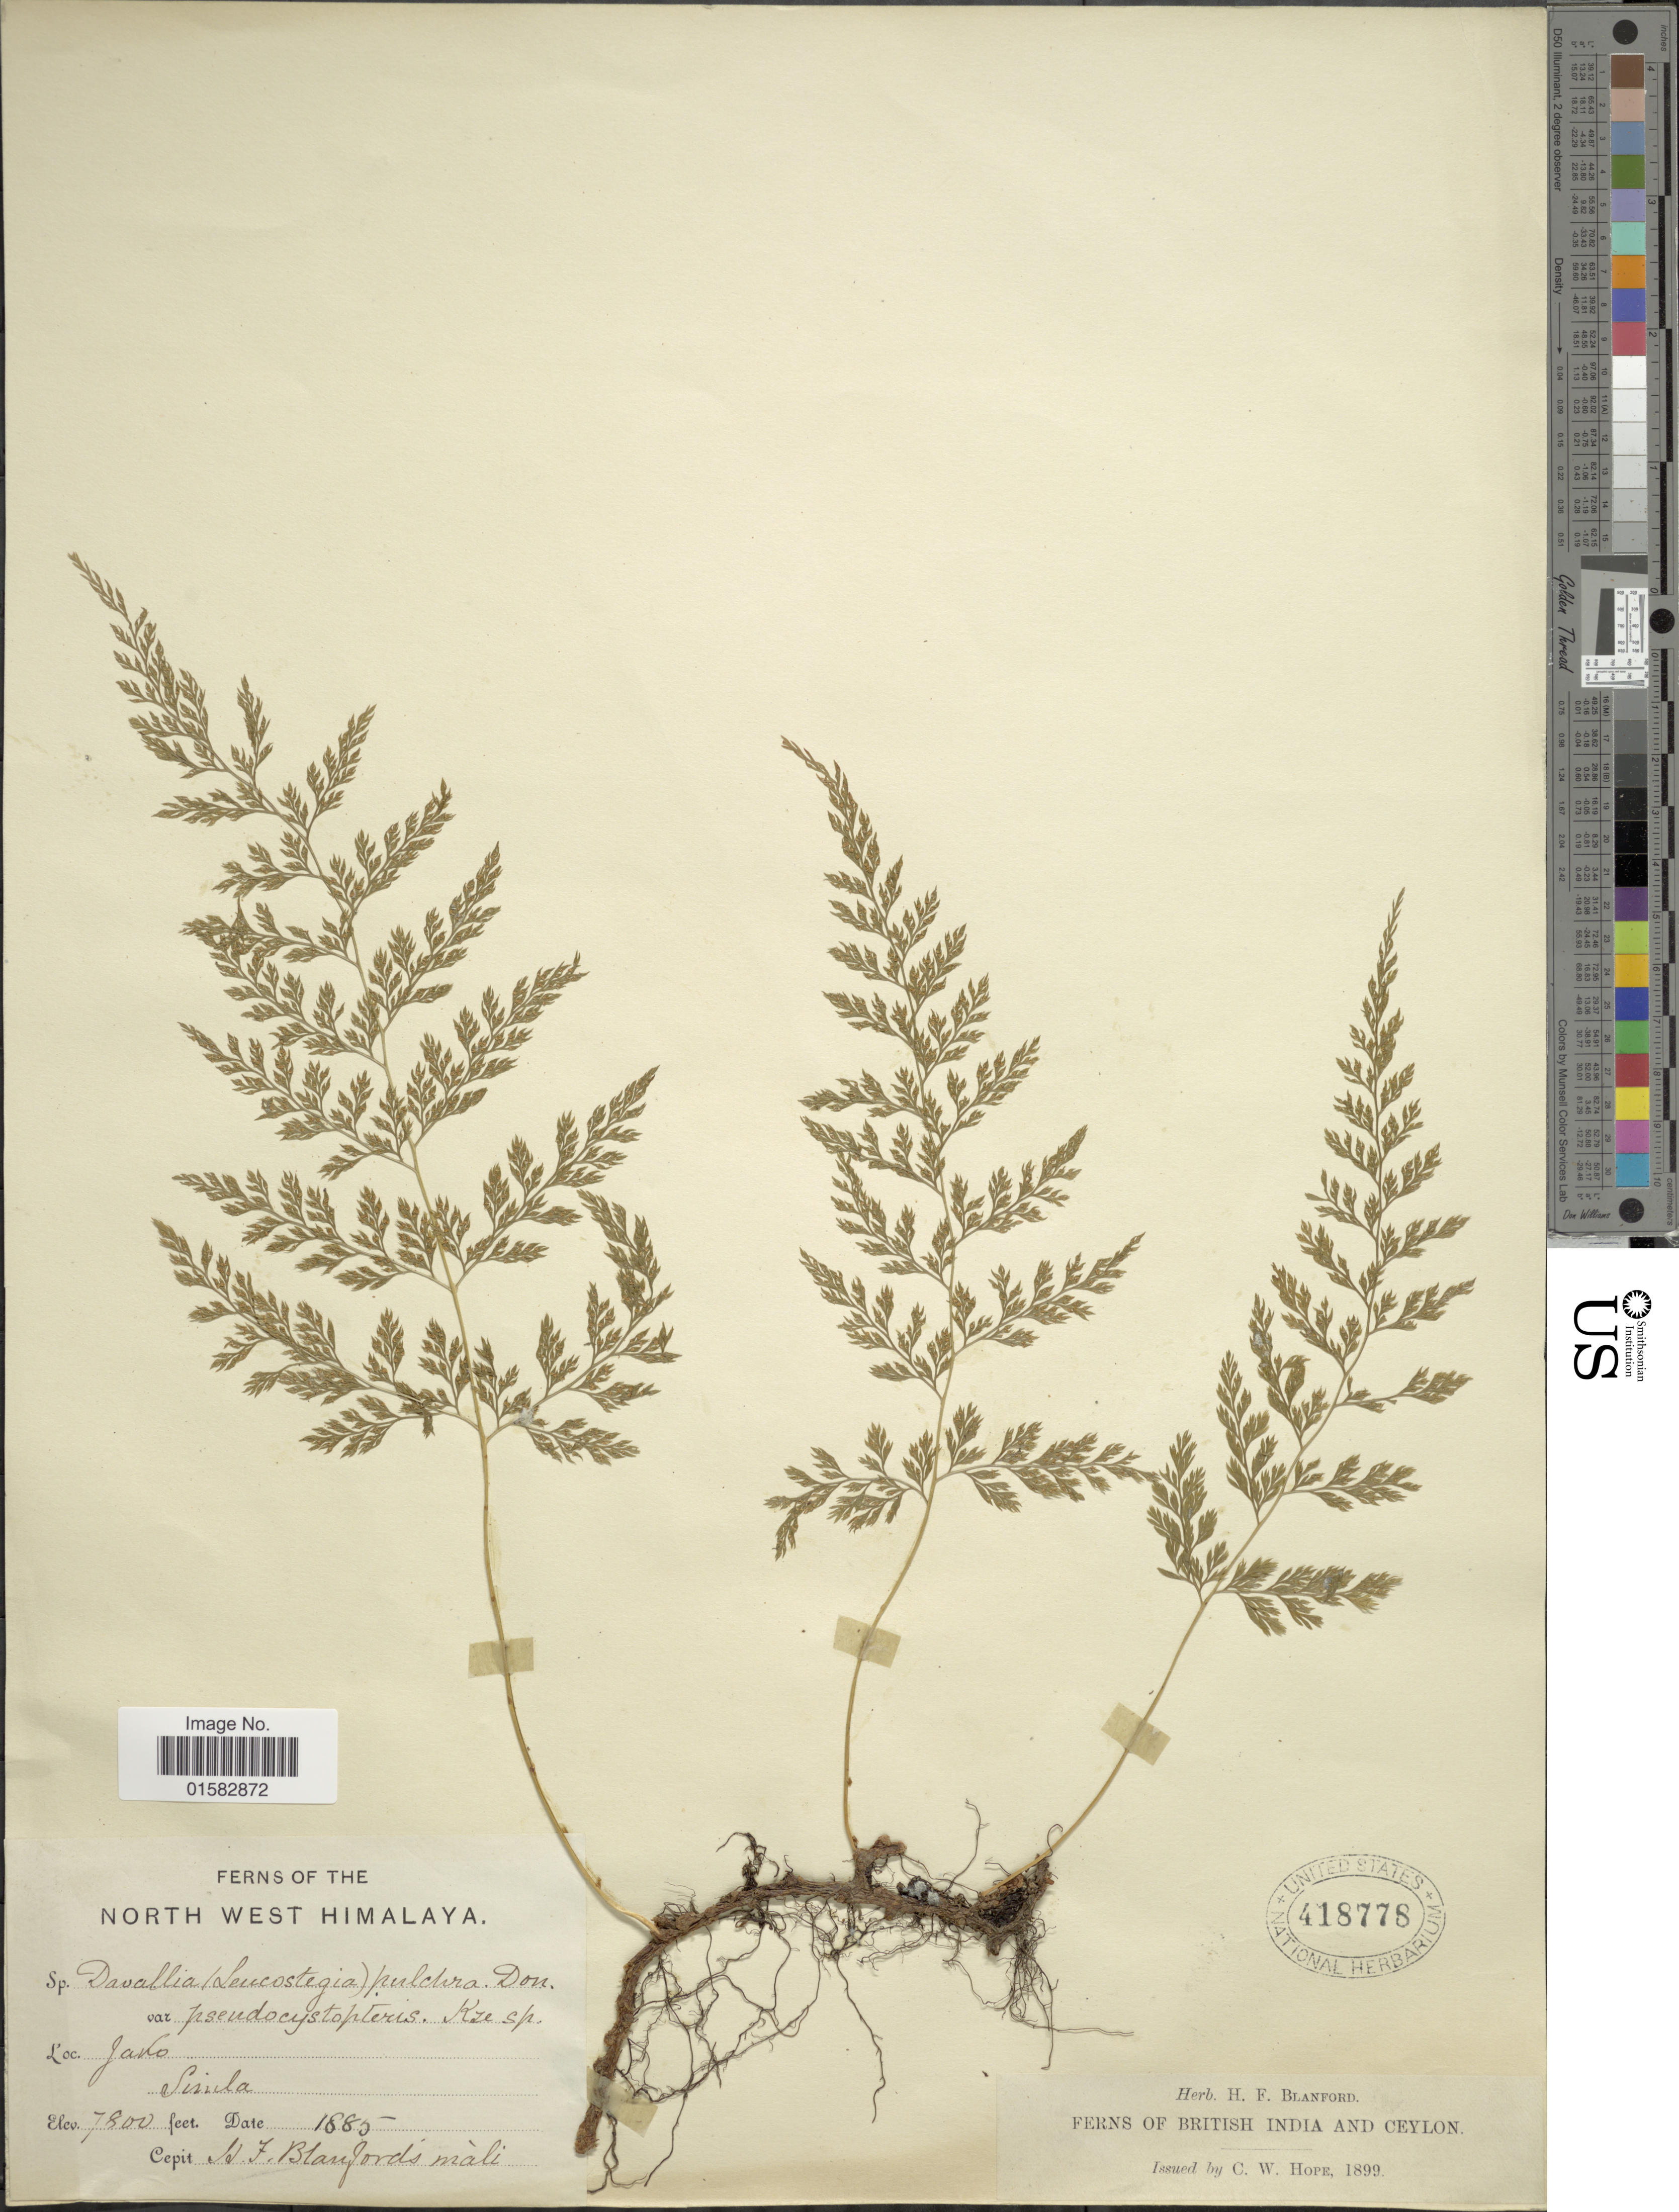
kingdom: Plantae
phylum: Tracheophyta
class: Polypodiopsida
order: Polypodiales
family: Davalliaceae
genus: Davallia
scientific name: Davallia pulchra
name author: D. Don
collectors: H. Blanford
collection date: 1885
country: India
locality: North West Himalaya, Jako, Simla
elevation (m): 2377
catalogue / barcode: US 418778